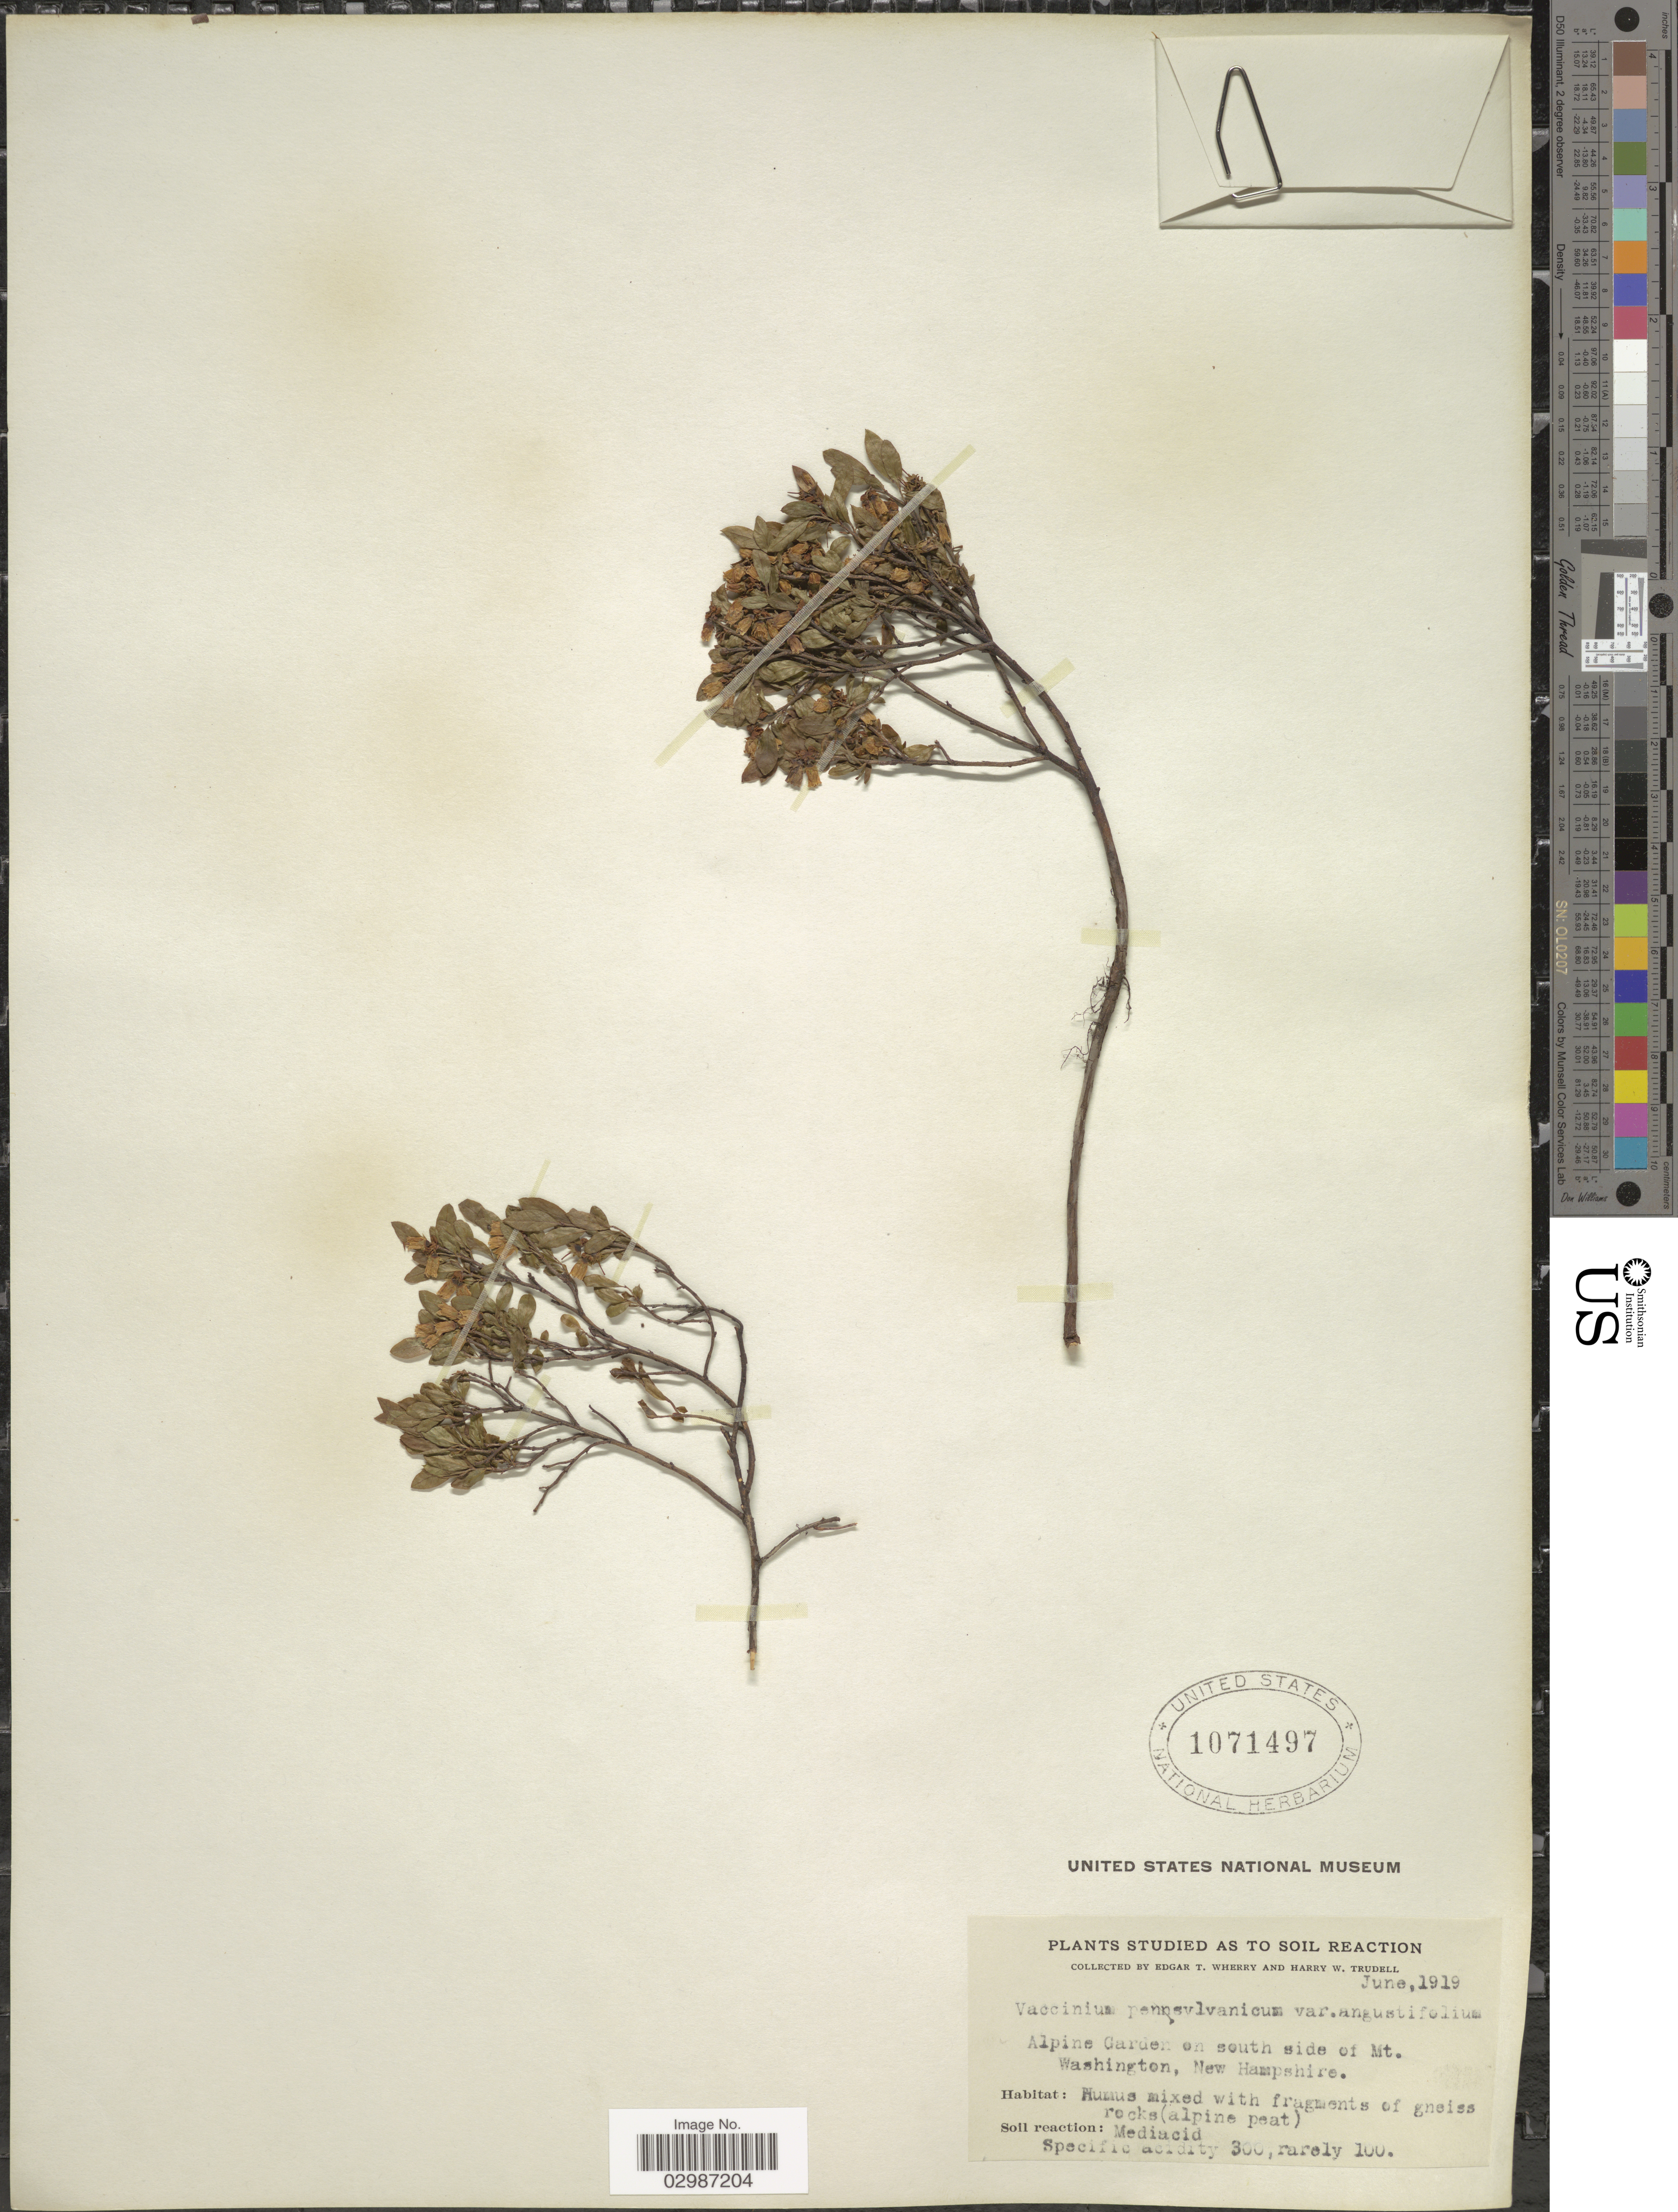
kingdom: Plantae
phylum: Tracheophyta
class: Magnoliopsida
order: Ericales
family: Ericaceae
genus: Vaccinium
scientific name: Vaccinium angustifolium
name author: Aiton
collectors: E. T. Wherry & H. Trudell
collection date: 1919-06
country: United States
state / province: New Hampshire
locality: Alpine Garden on south side of Mt. Washington.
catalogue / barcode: US 1071497